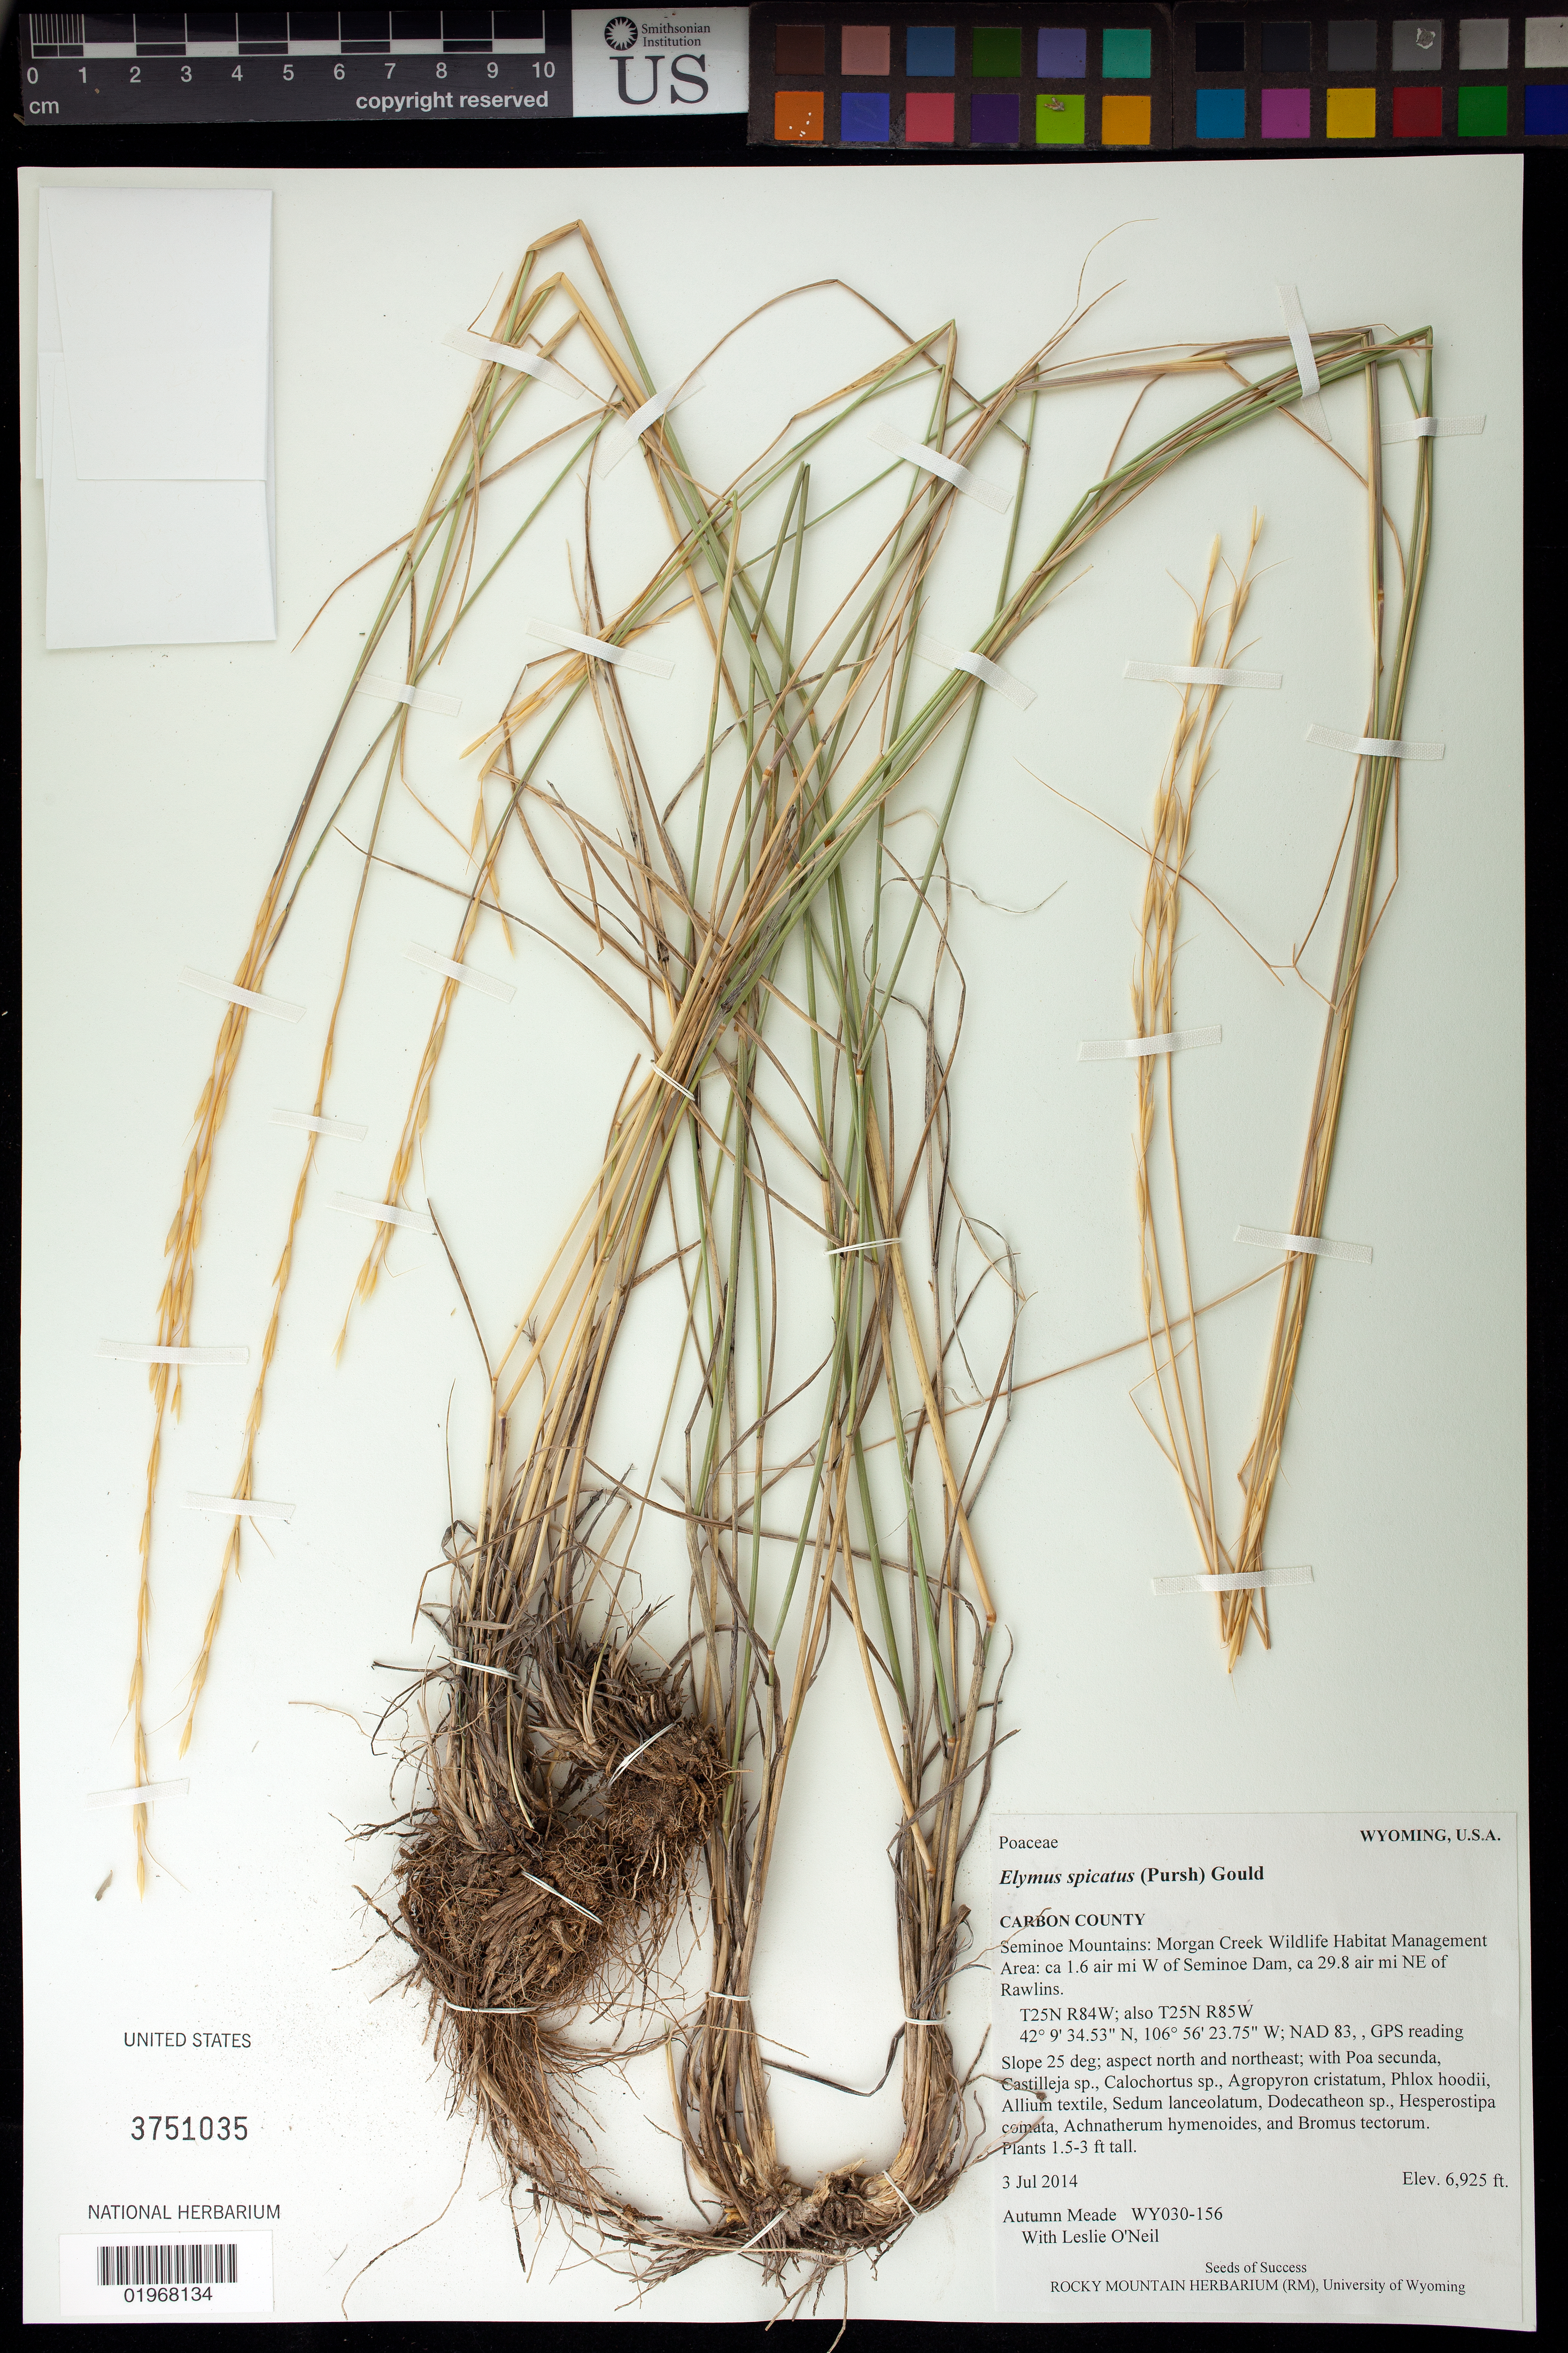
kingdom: Plantae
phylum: Tracheophyta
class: Liliopsida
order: Poales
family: Poaceae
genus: Pseudoroegneria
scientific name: Pseudoroegneria spicata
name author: (Pursh) Á. Löve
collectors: A. Meade & L. O'Neil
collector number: WY030-156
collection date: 2014-07-03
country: United States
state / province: Wyoming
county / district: Carbon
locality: Seminoe Mtns: Morgan Creek Wildlife Habitat Management Area: ca 1.6 air mi. W of Seminoe Dam, ca 29.8 air mi. NE of Rawlins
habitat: With Poa secunda, Phlox hoodii, Allium textile, ect.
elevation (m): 2111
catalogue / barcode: US 3751035